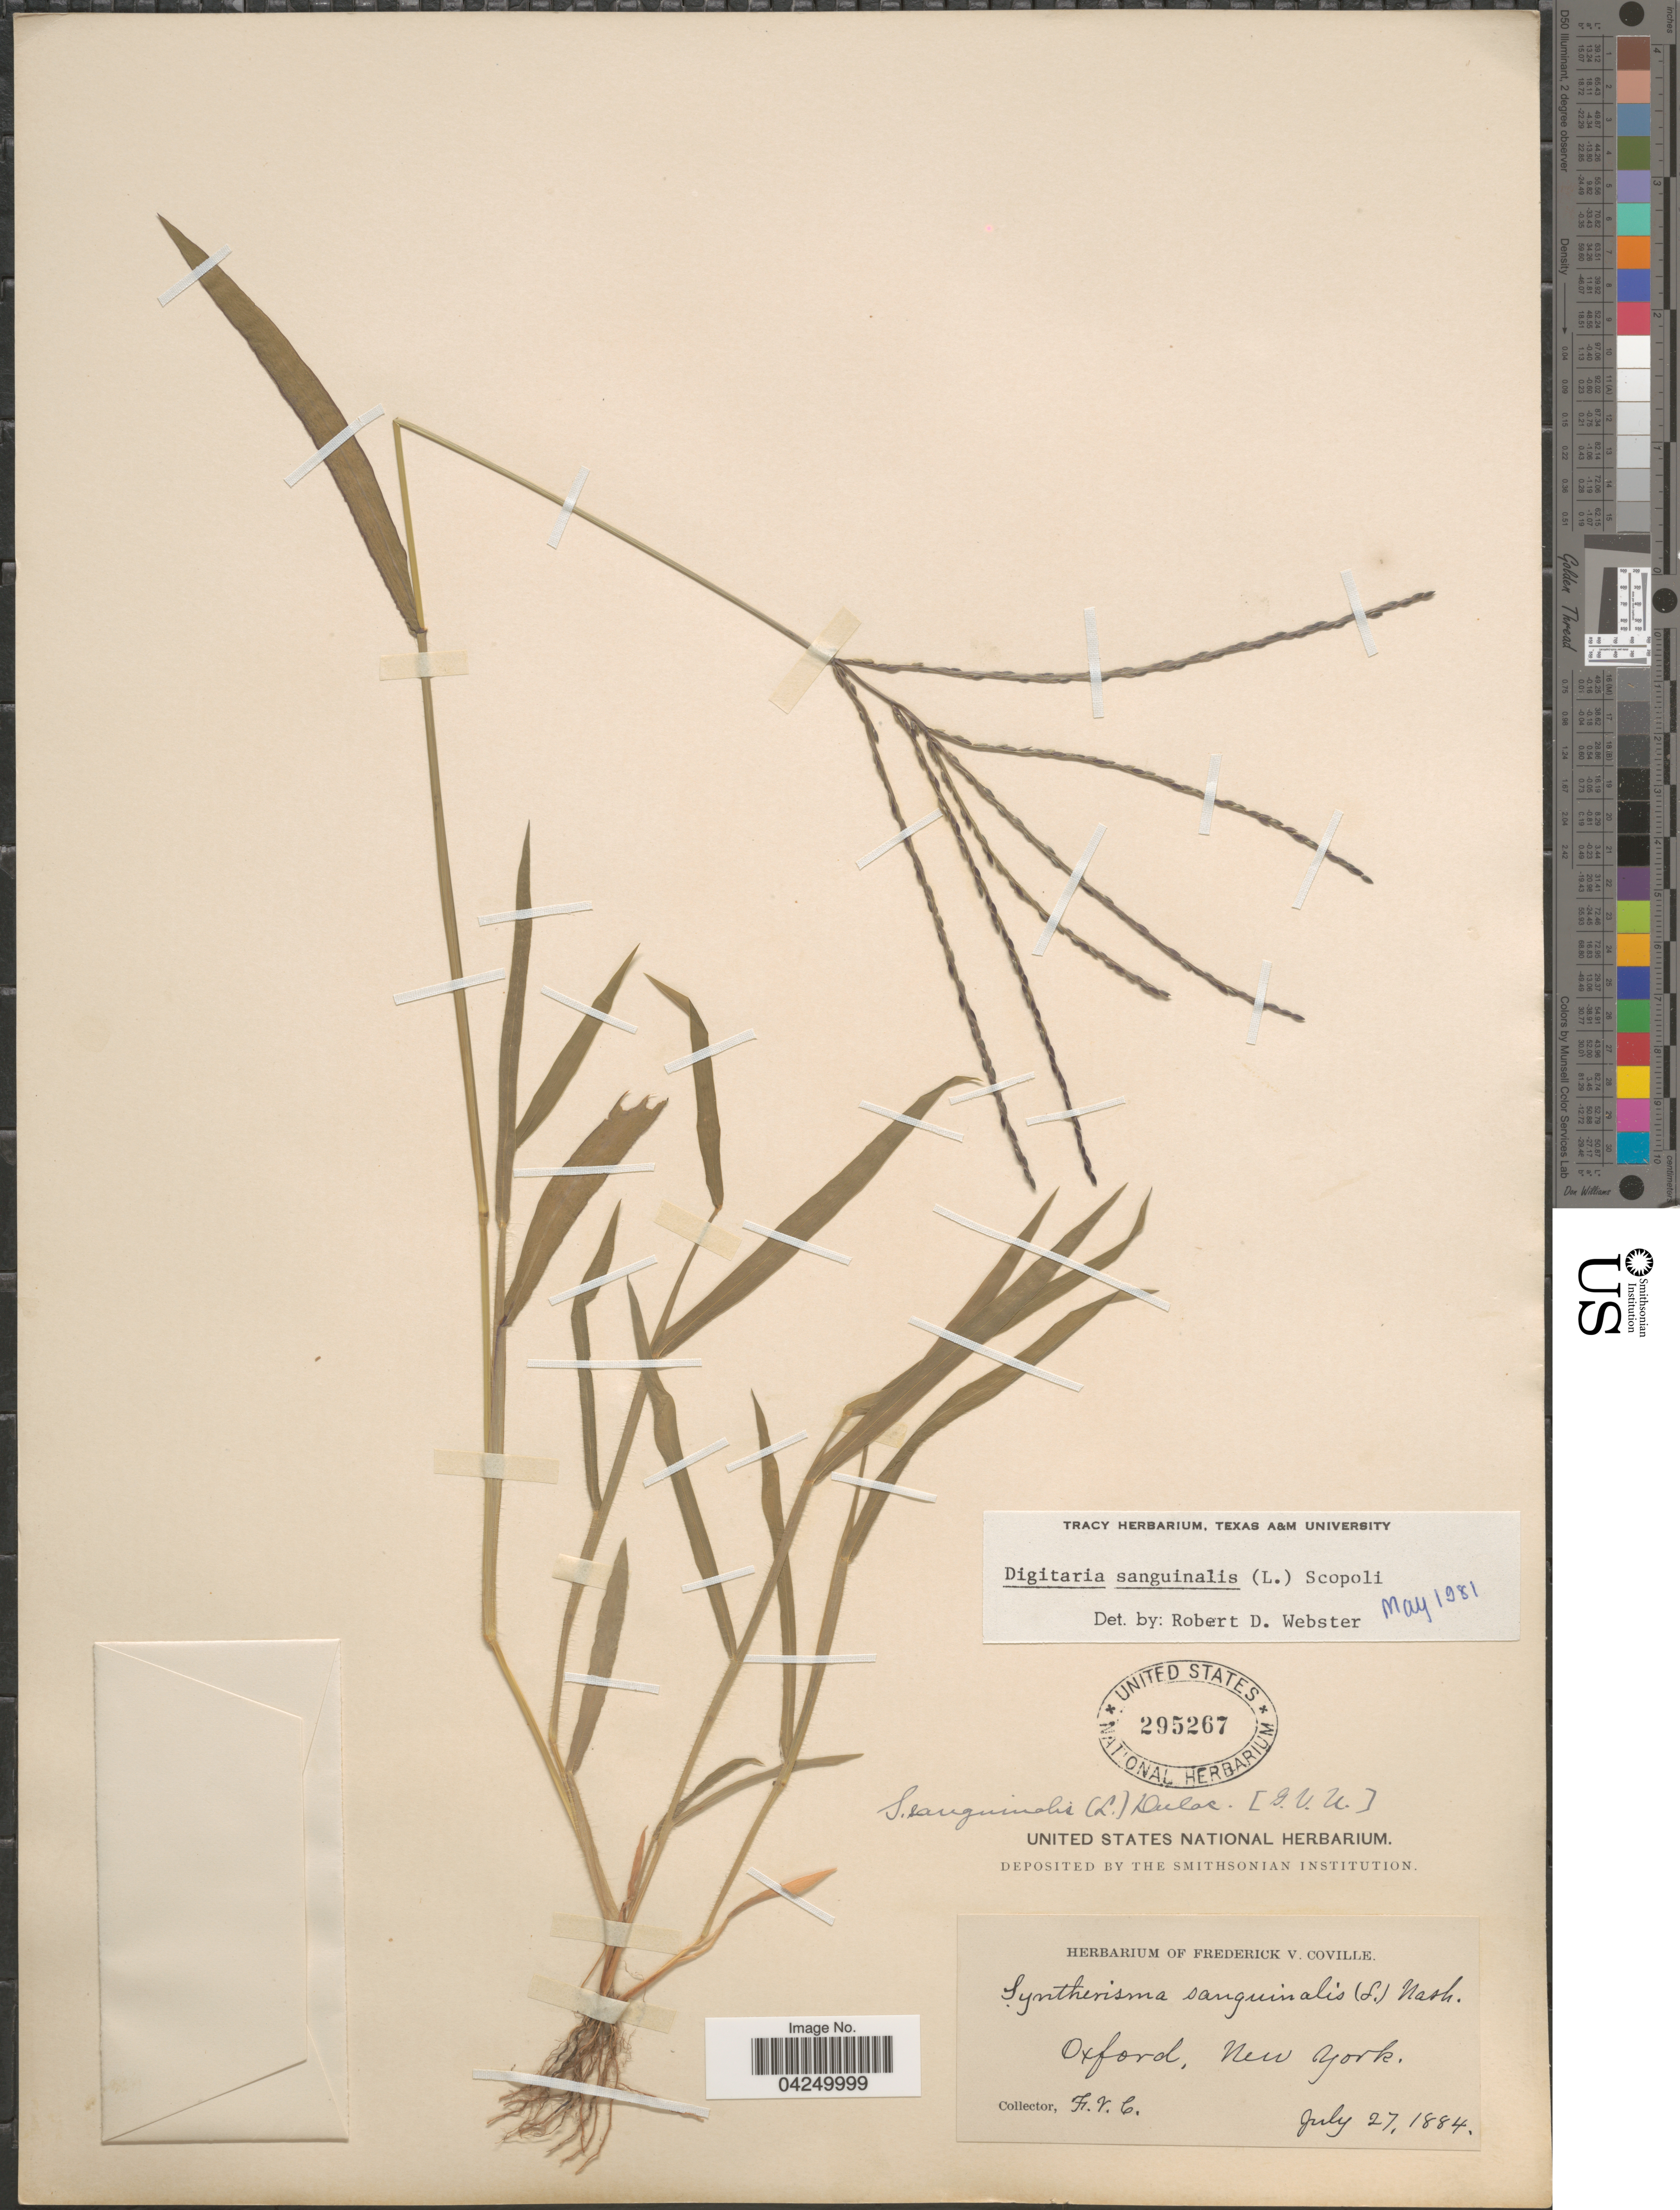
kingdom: Plantae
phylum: Tracheophyta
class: Liliopsida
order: Poales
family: Poaceae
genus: Digitaria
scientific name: Digitaria sanguinalis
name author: (L.) Scop.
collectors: F. V. Coville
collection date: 1884-07-27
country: United States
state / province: New York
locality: Oxford.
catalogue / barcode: US 295267